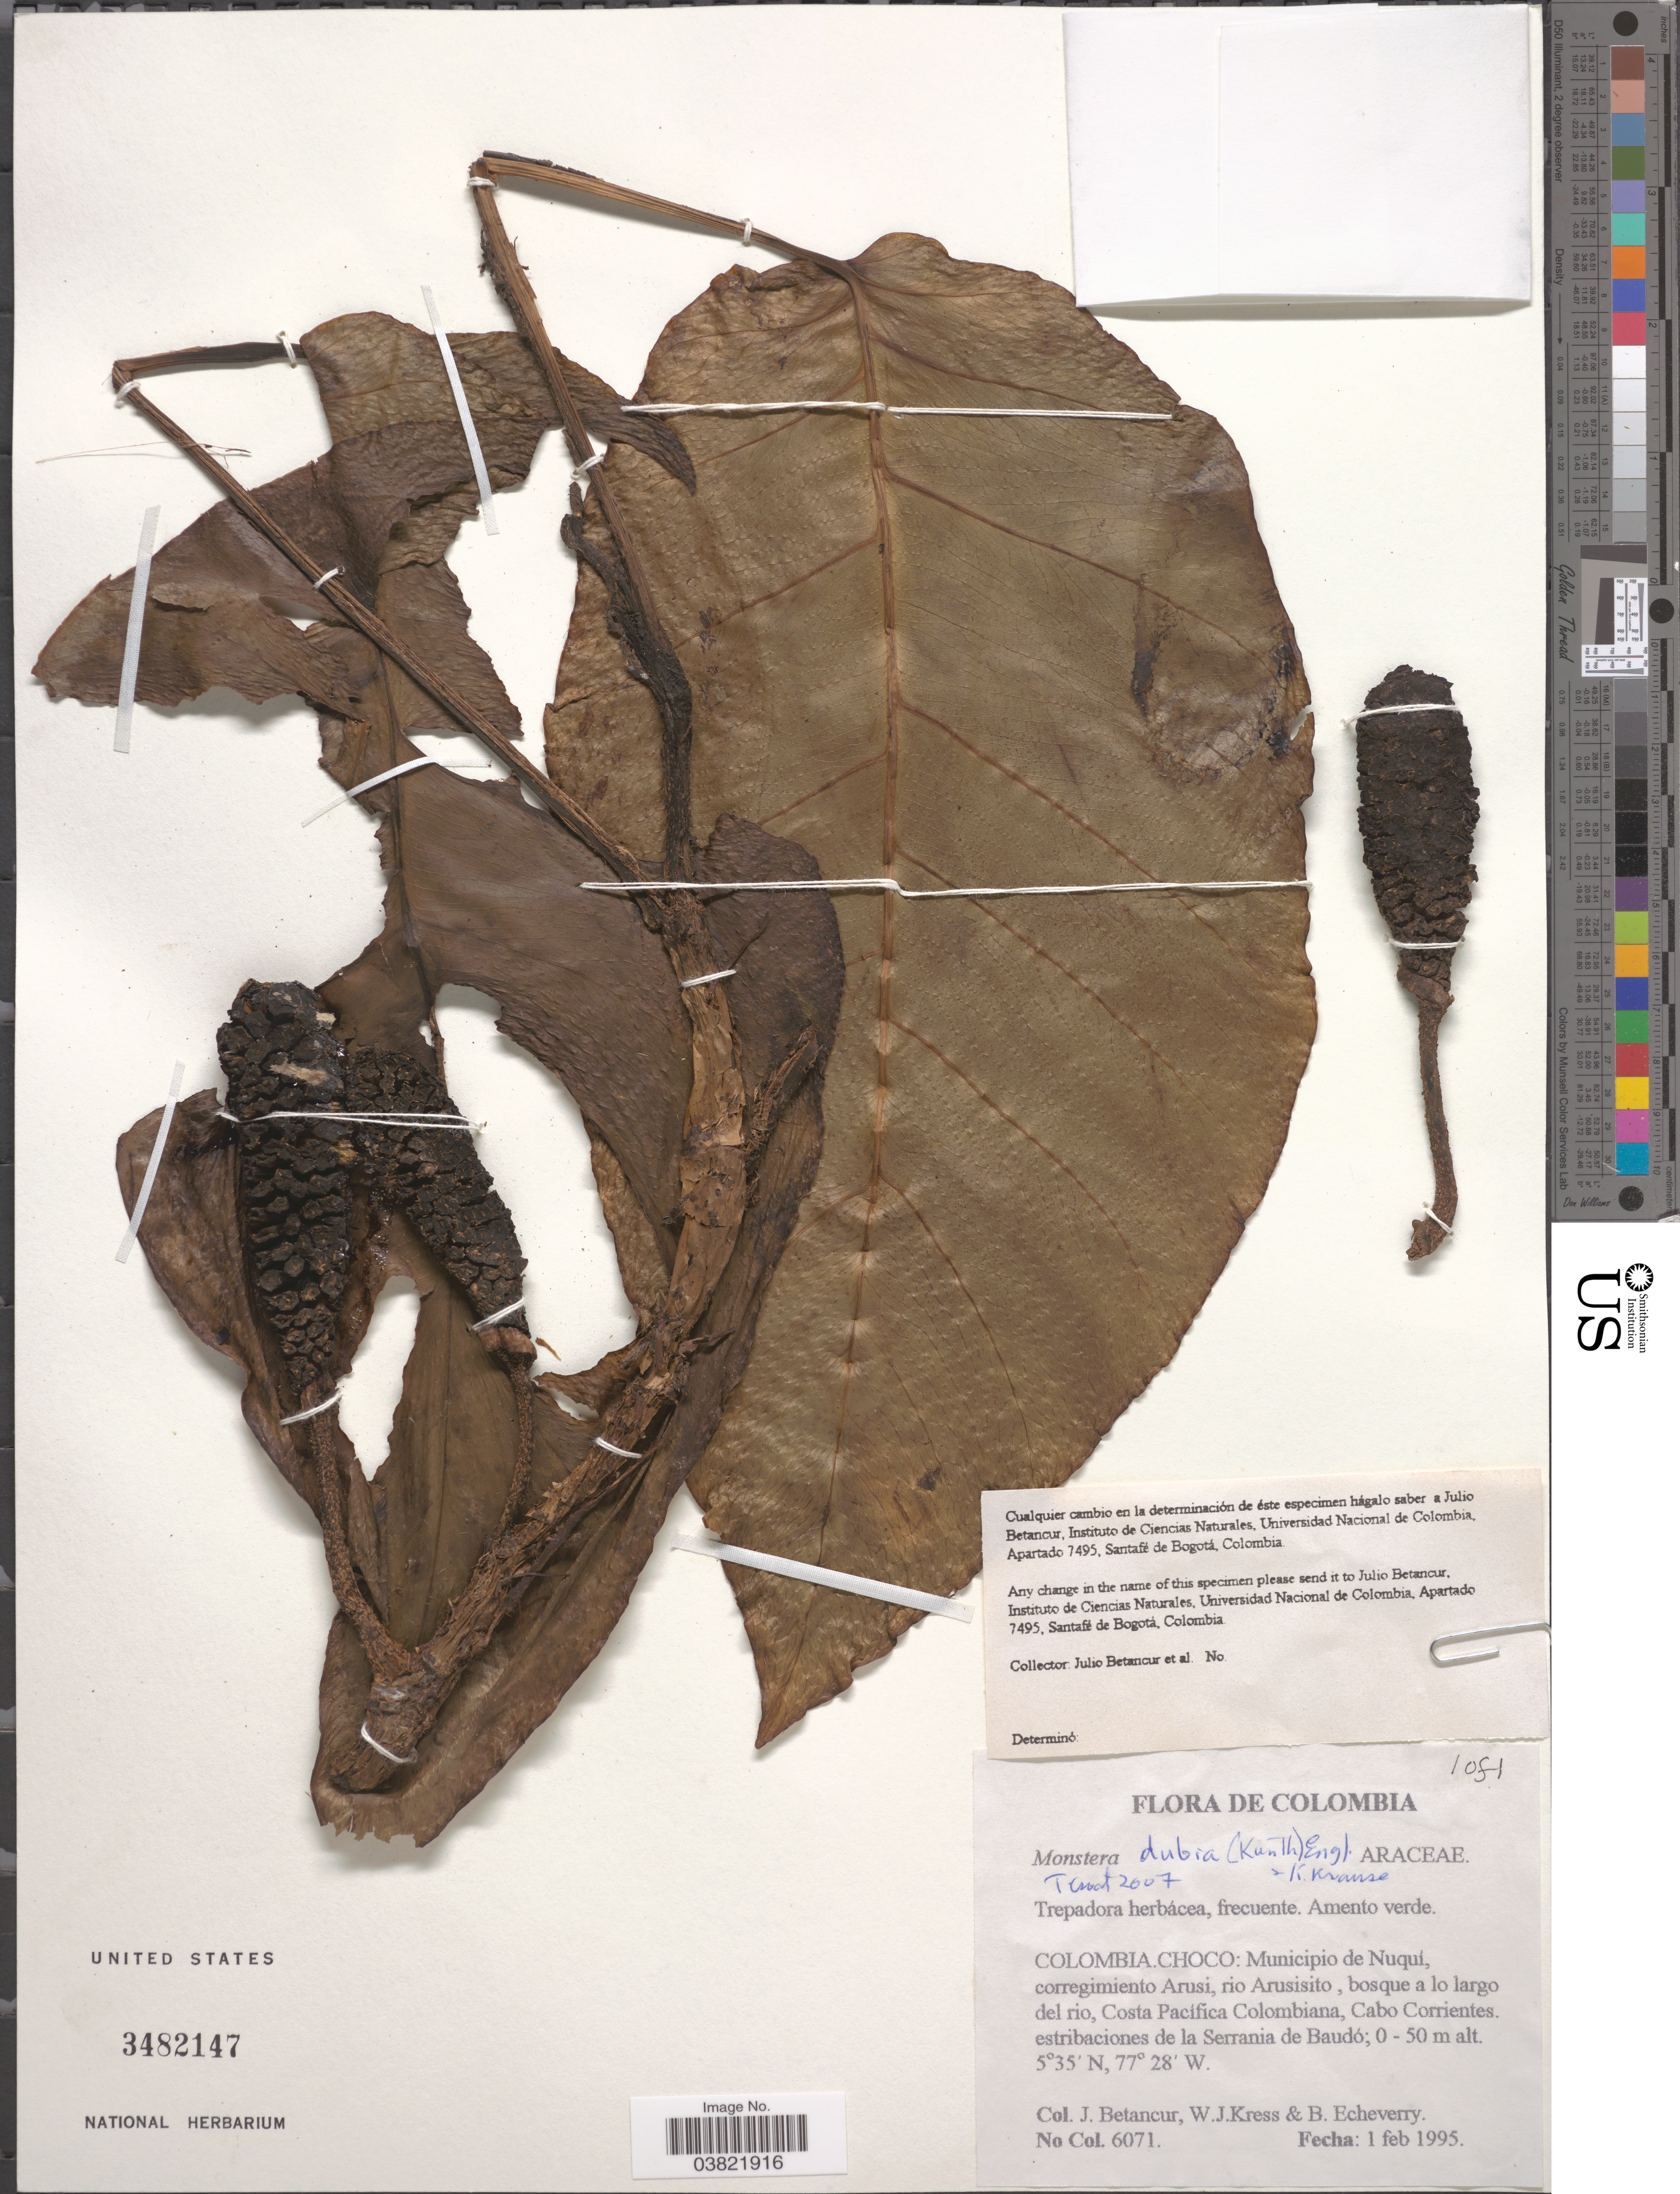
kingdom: Plantae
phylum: Tracheophyta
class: Liliopsida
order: Alismatales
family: Araceae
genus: Monstera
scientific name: Monstera dubia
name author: (Kunth) Engl. & K. Krause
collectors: J. Betancur, W. J. Kress & B. Echeverry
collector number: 6071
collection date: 1995-02-01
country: Colombia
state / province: Chocó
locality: Municipio de Nuquí, corregimiento Arusi, rio Arusisito, bosque a lo largo del rio, Costa Pacífica Colombiana, Cabo Corrientes. estribaciones de la Serrania de Baudó.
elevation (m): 0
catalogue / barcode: US 3482147